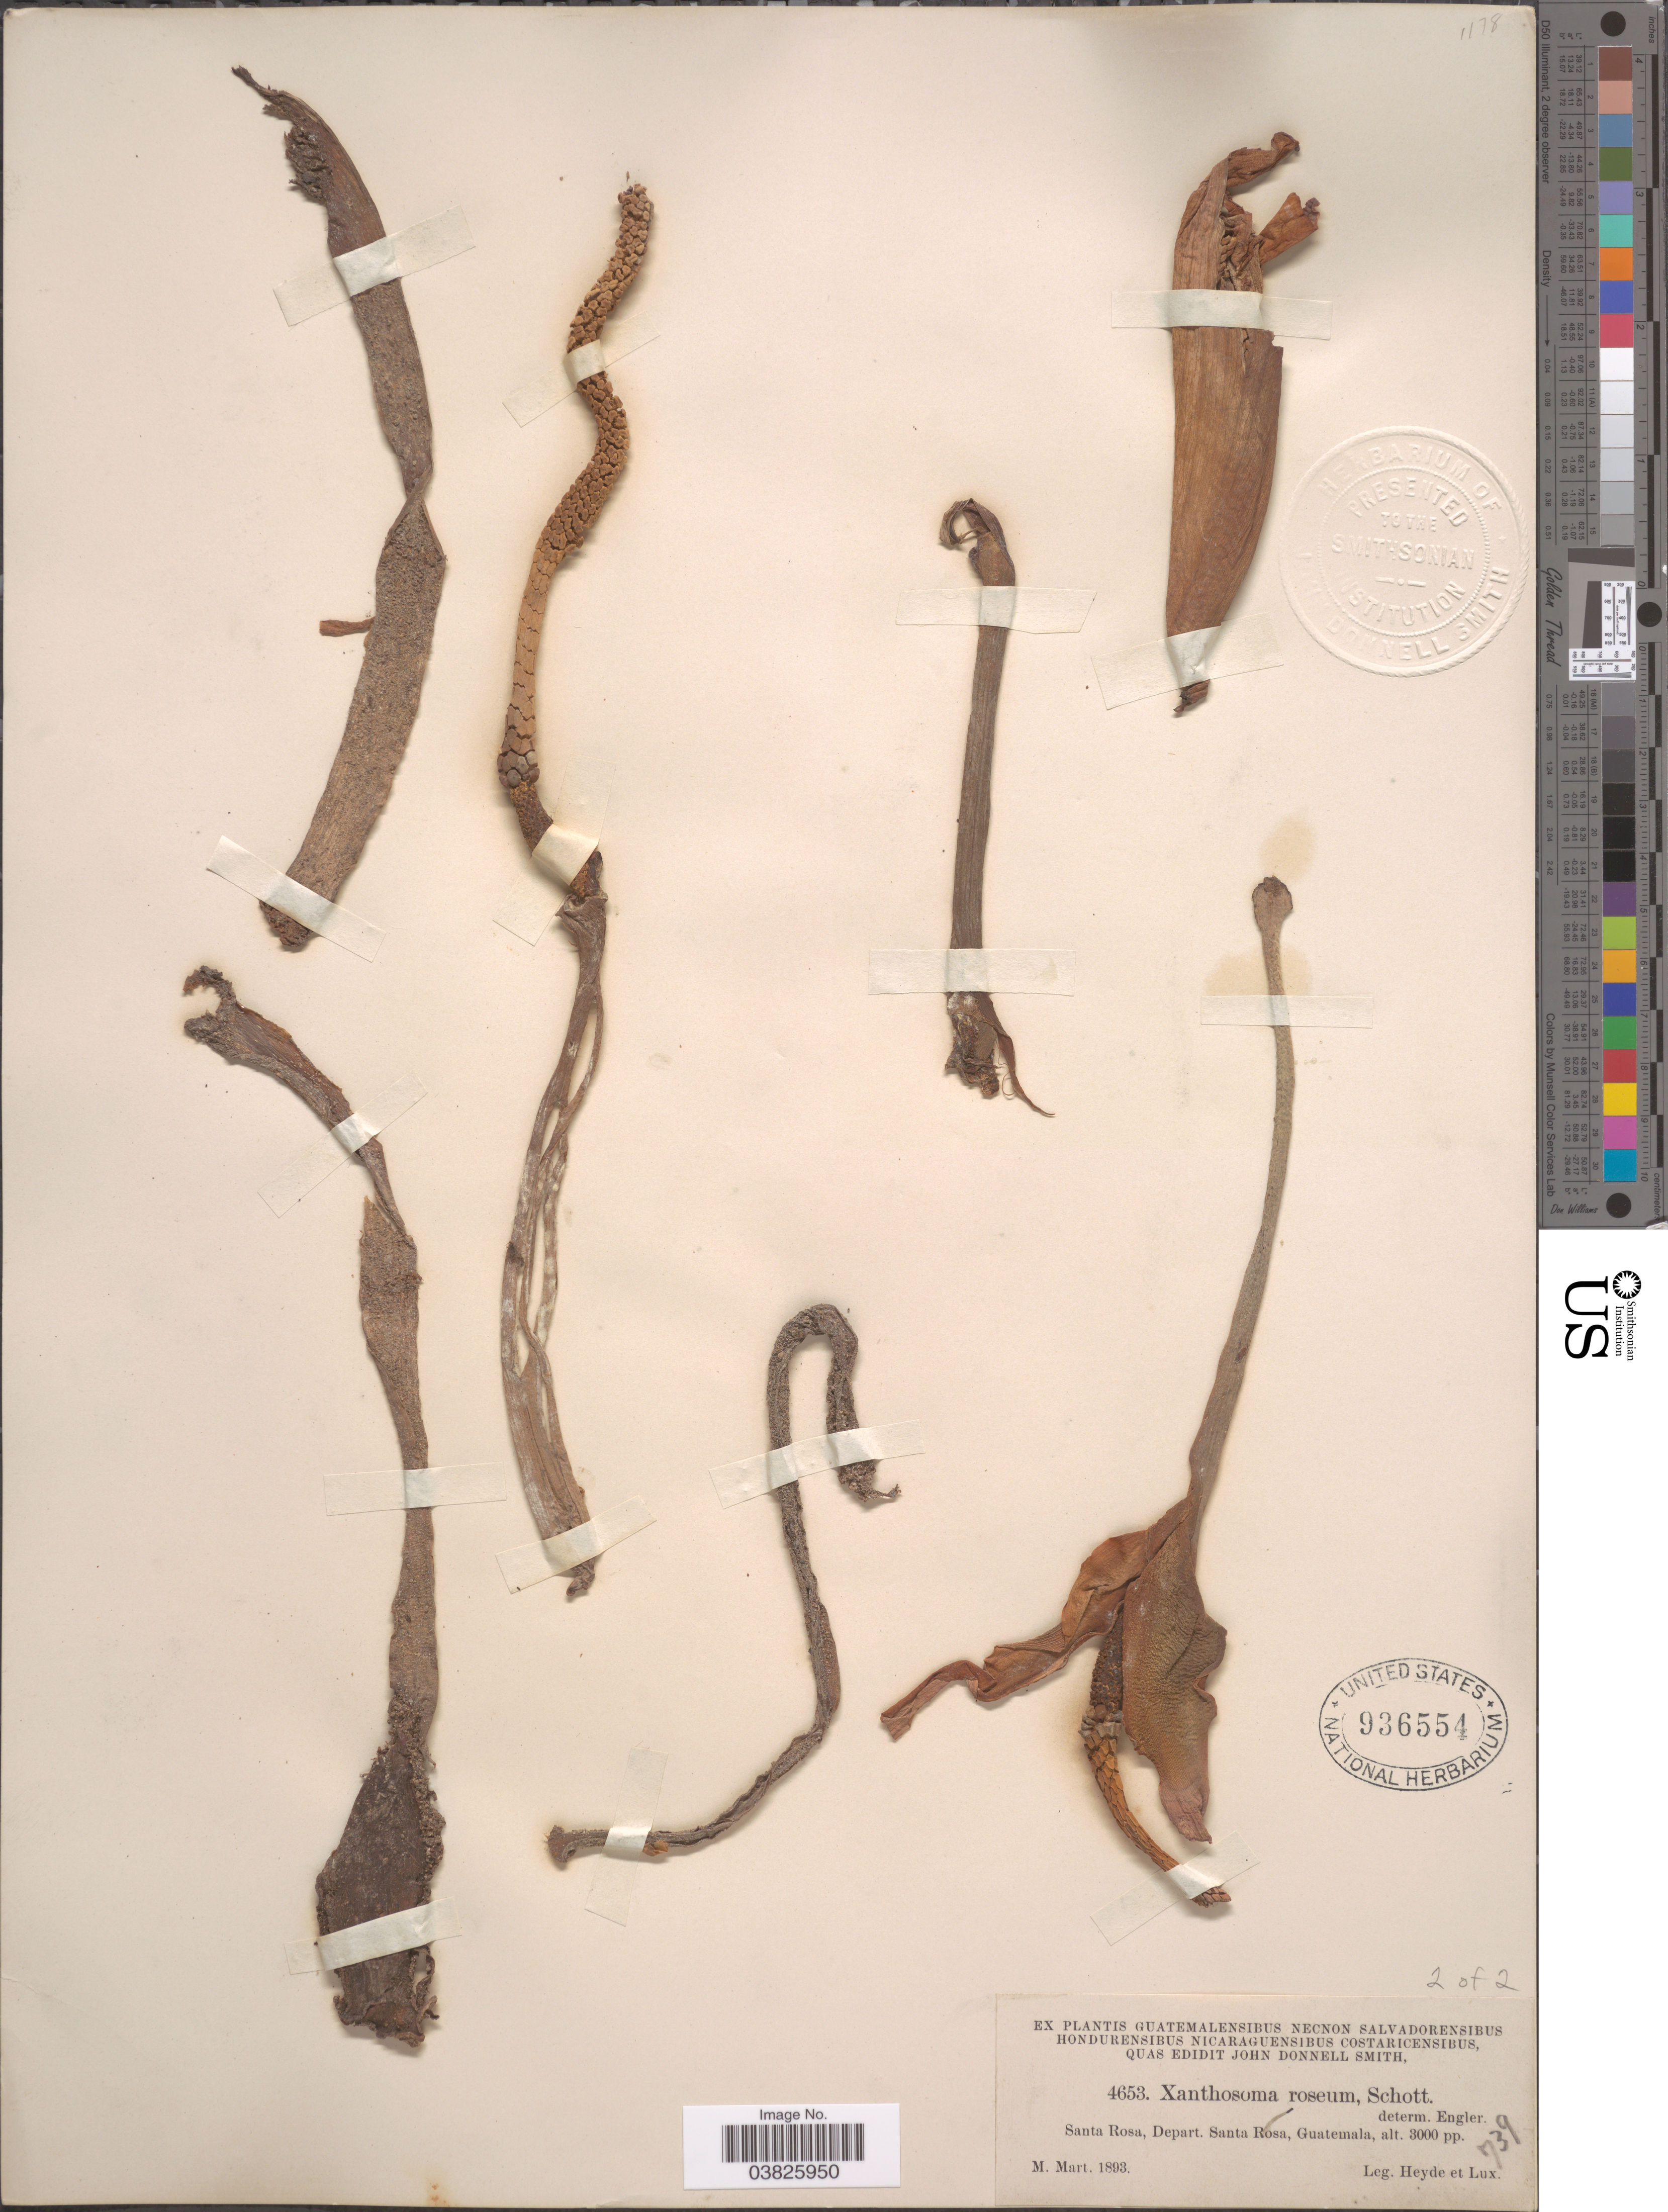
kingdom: Plantae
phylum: Tracheophyta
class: Liliopsida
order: Alismatales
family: Araceae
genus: Xanthosoma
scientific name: Xanthosoma roseum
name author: Schott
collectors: Heyde & Lux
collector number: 4653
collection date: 1893-03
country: Guatemala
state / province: Santa Rosa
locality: Depart. Santa Rosa.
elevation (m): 914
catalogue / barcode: US 936554